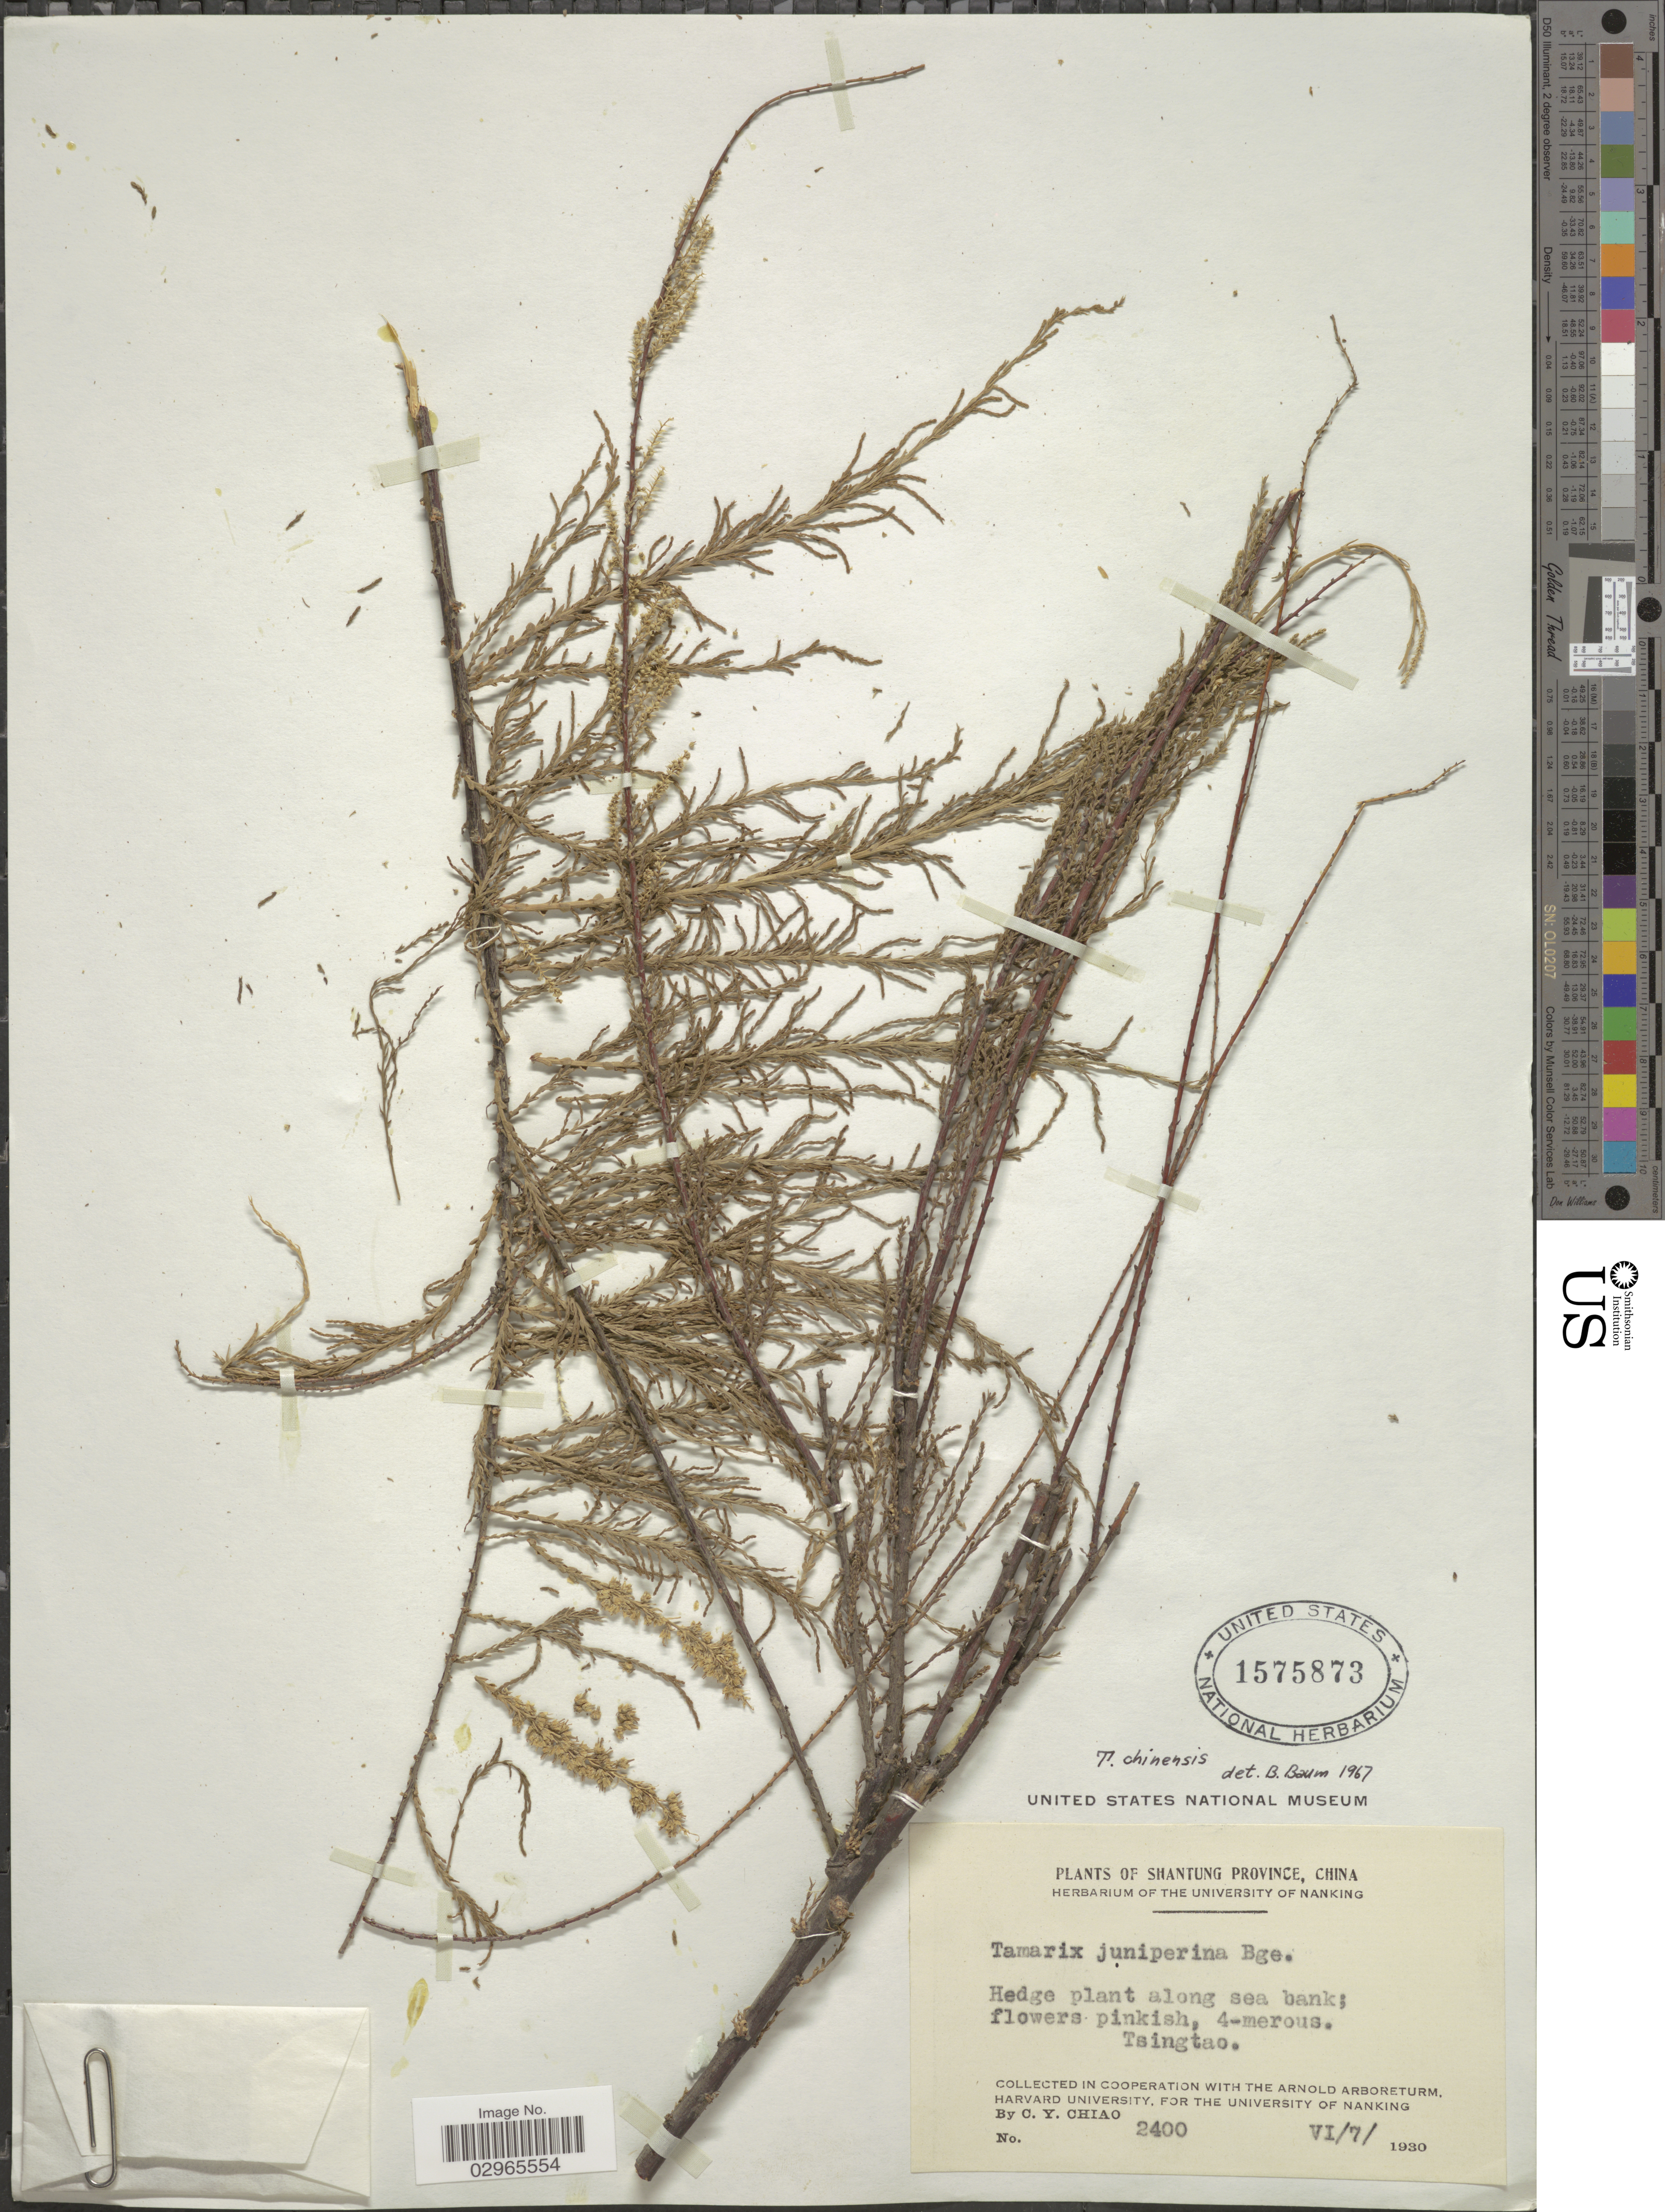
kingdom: Plantae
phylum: Tracheophyta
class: Magnoliopsida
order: Caryophyllales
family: Tamaricaceae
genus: Tamarix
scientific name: Tamarix chinensis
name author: Lour.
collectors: C. Y. Chiao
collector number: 2400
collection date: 1930-06-07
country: China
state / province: Shandong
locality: Shantung Province. Tsingtao.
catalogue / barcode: US 1575873